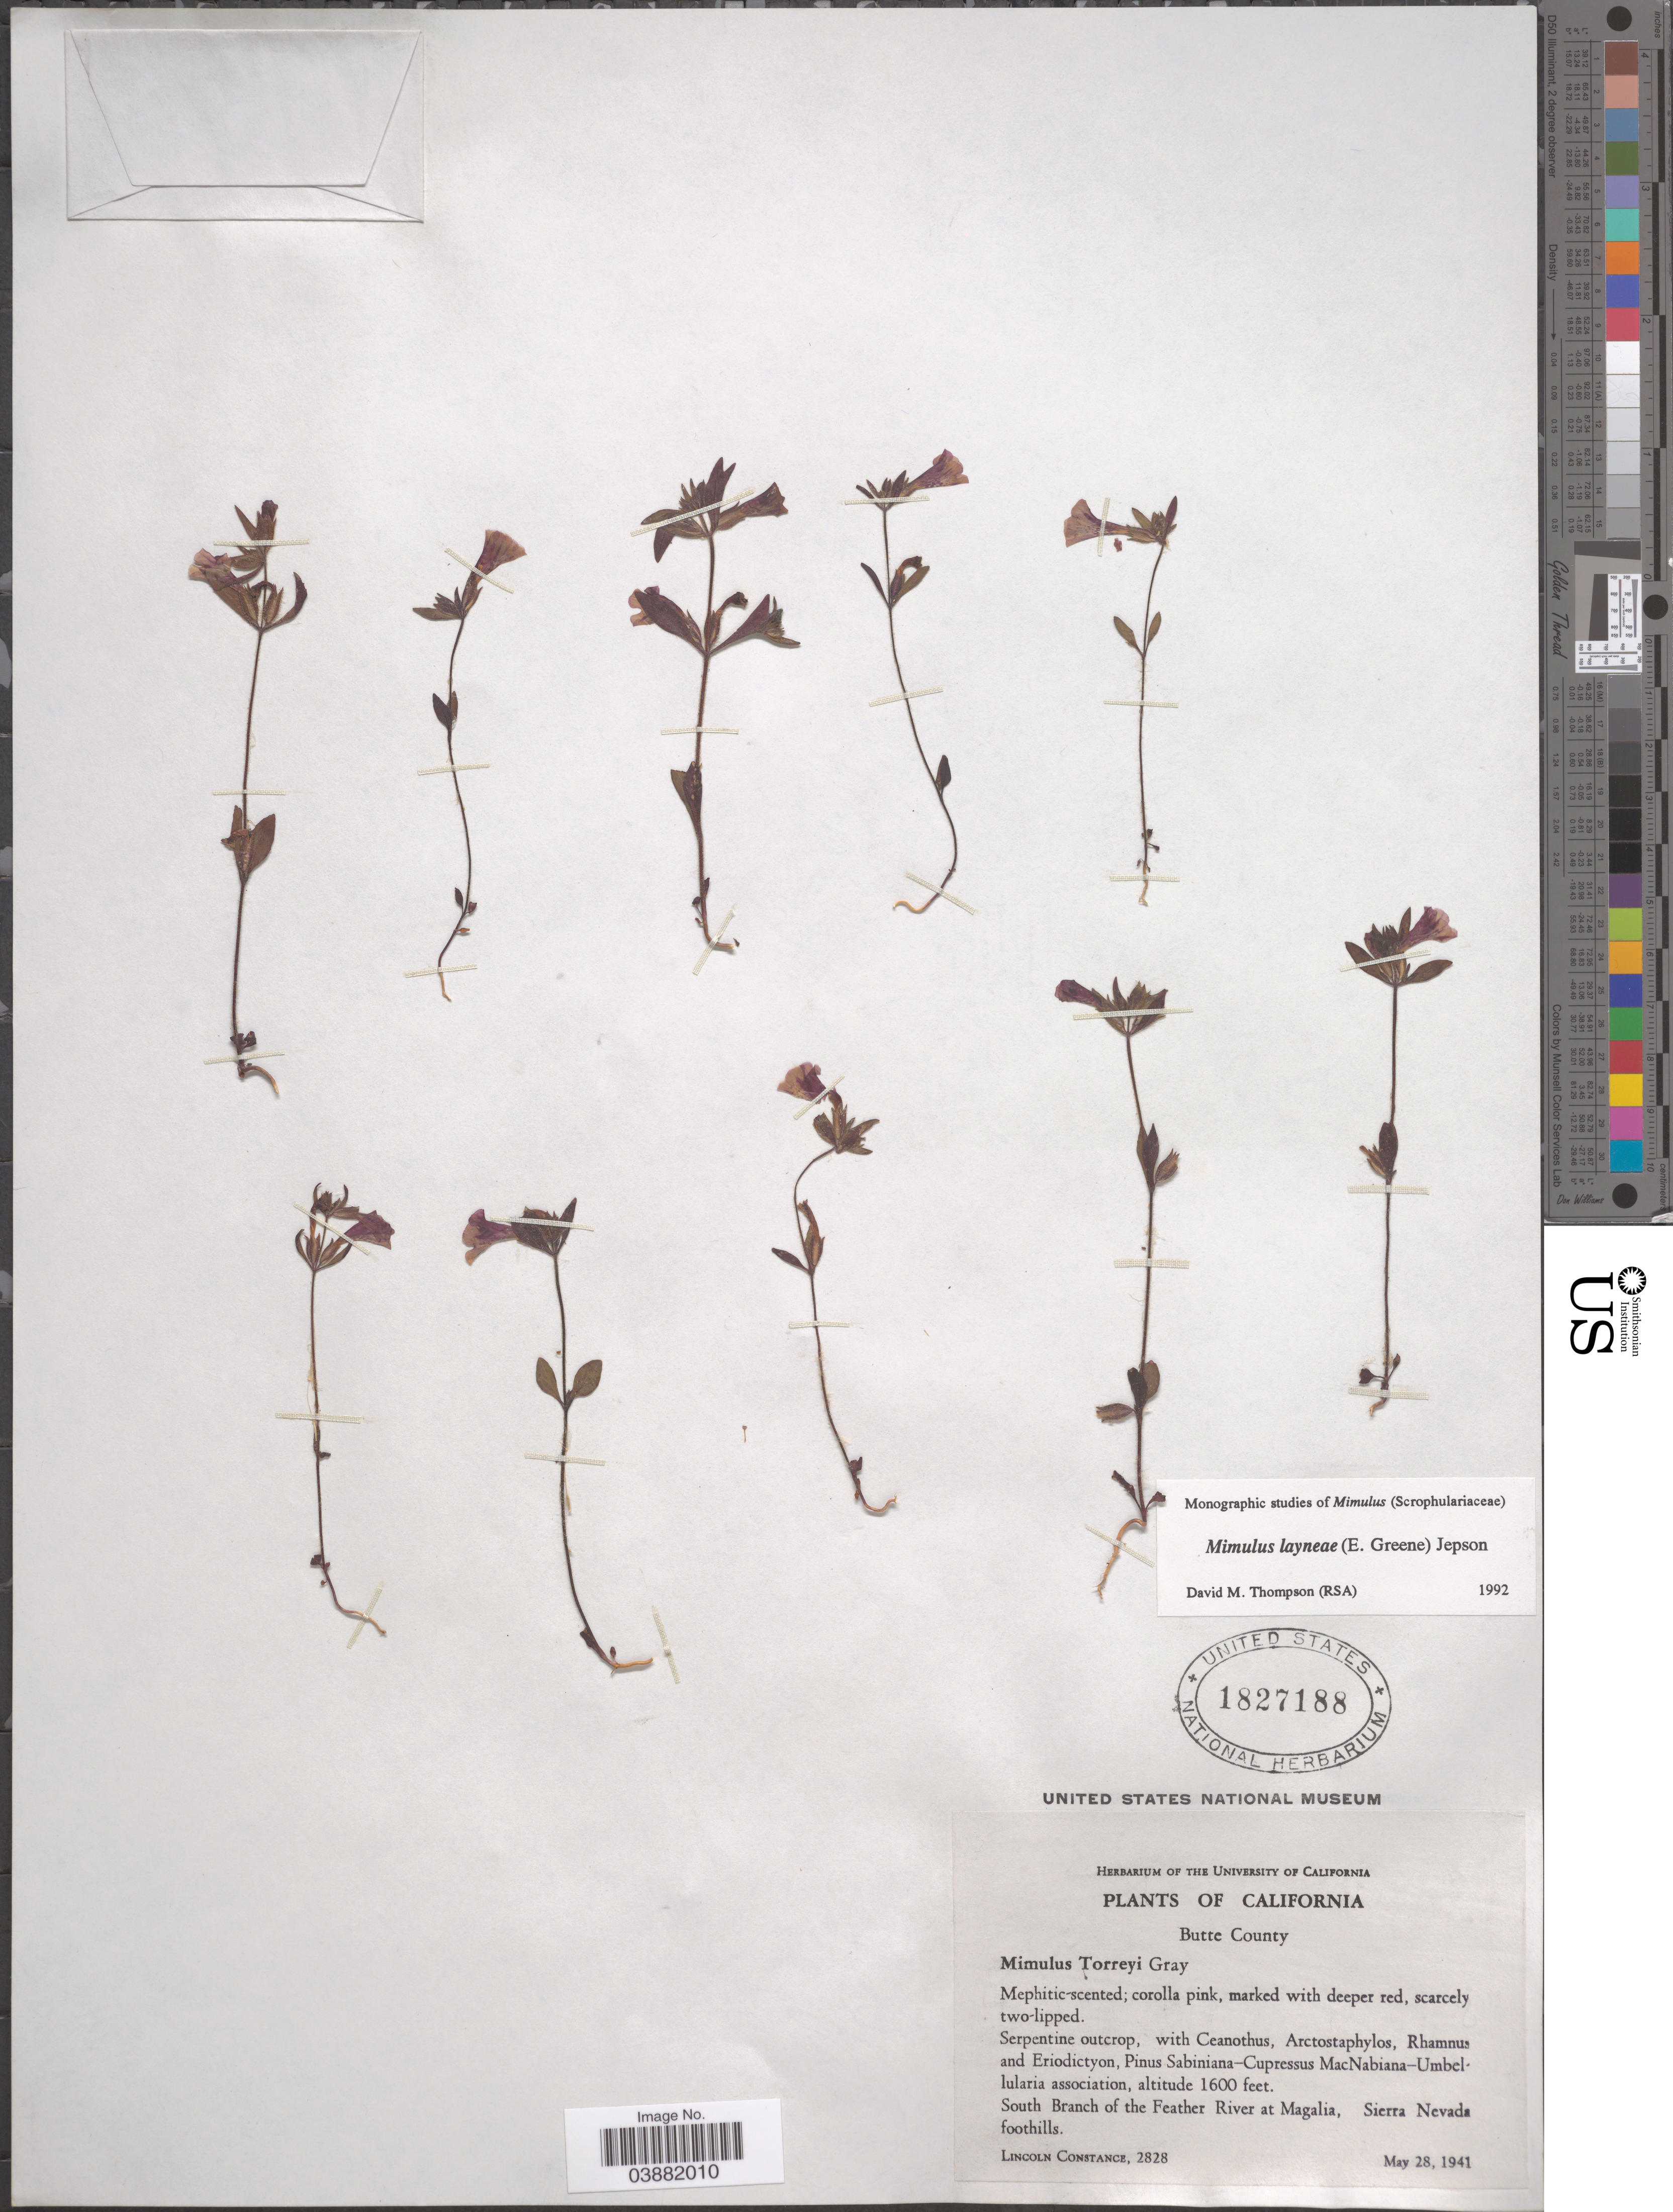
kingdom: Plantae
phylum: Tracheophyta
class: Magnoliopsida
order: Lamiales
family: Phrymaceae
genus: Mimulus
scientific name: Mimulus layneae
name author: (Greene) Jeps.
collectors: L. Constance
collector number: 2828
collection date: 1941-05-28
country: United States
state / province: California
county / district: Butte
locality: Butte County. South Branch of the Feather River at Magalia, Sierra Nevada foothills.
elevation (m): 488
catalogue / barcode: US 1827188